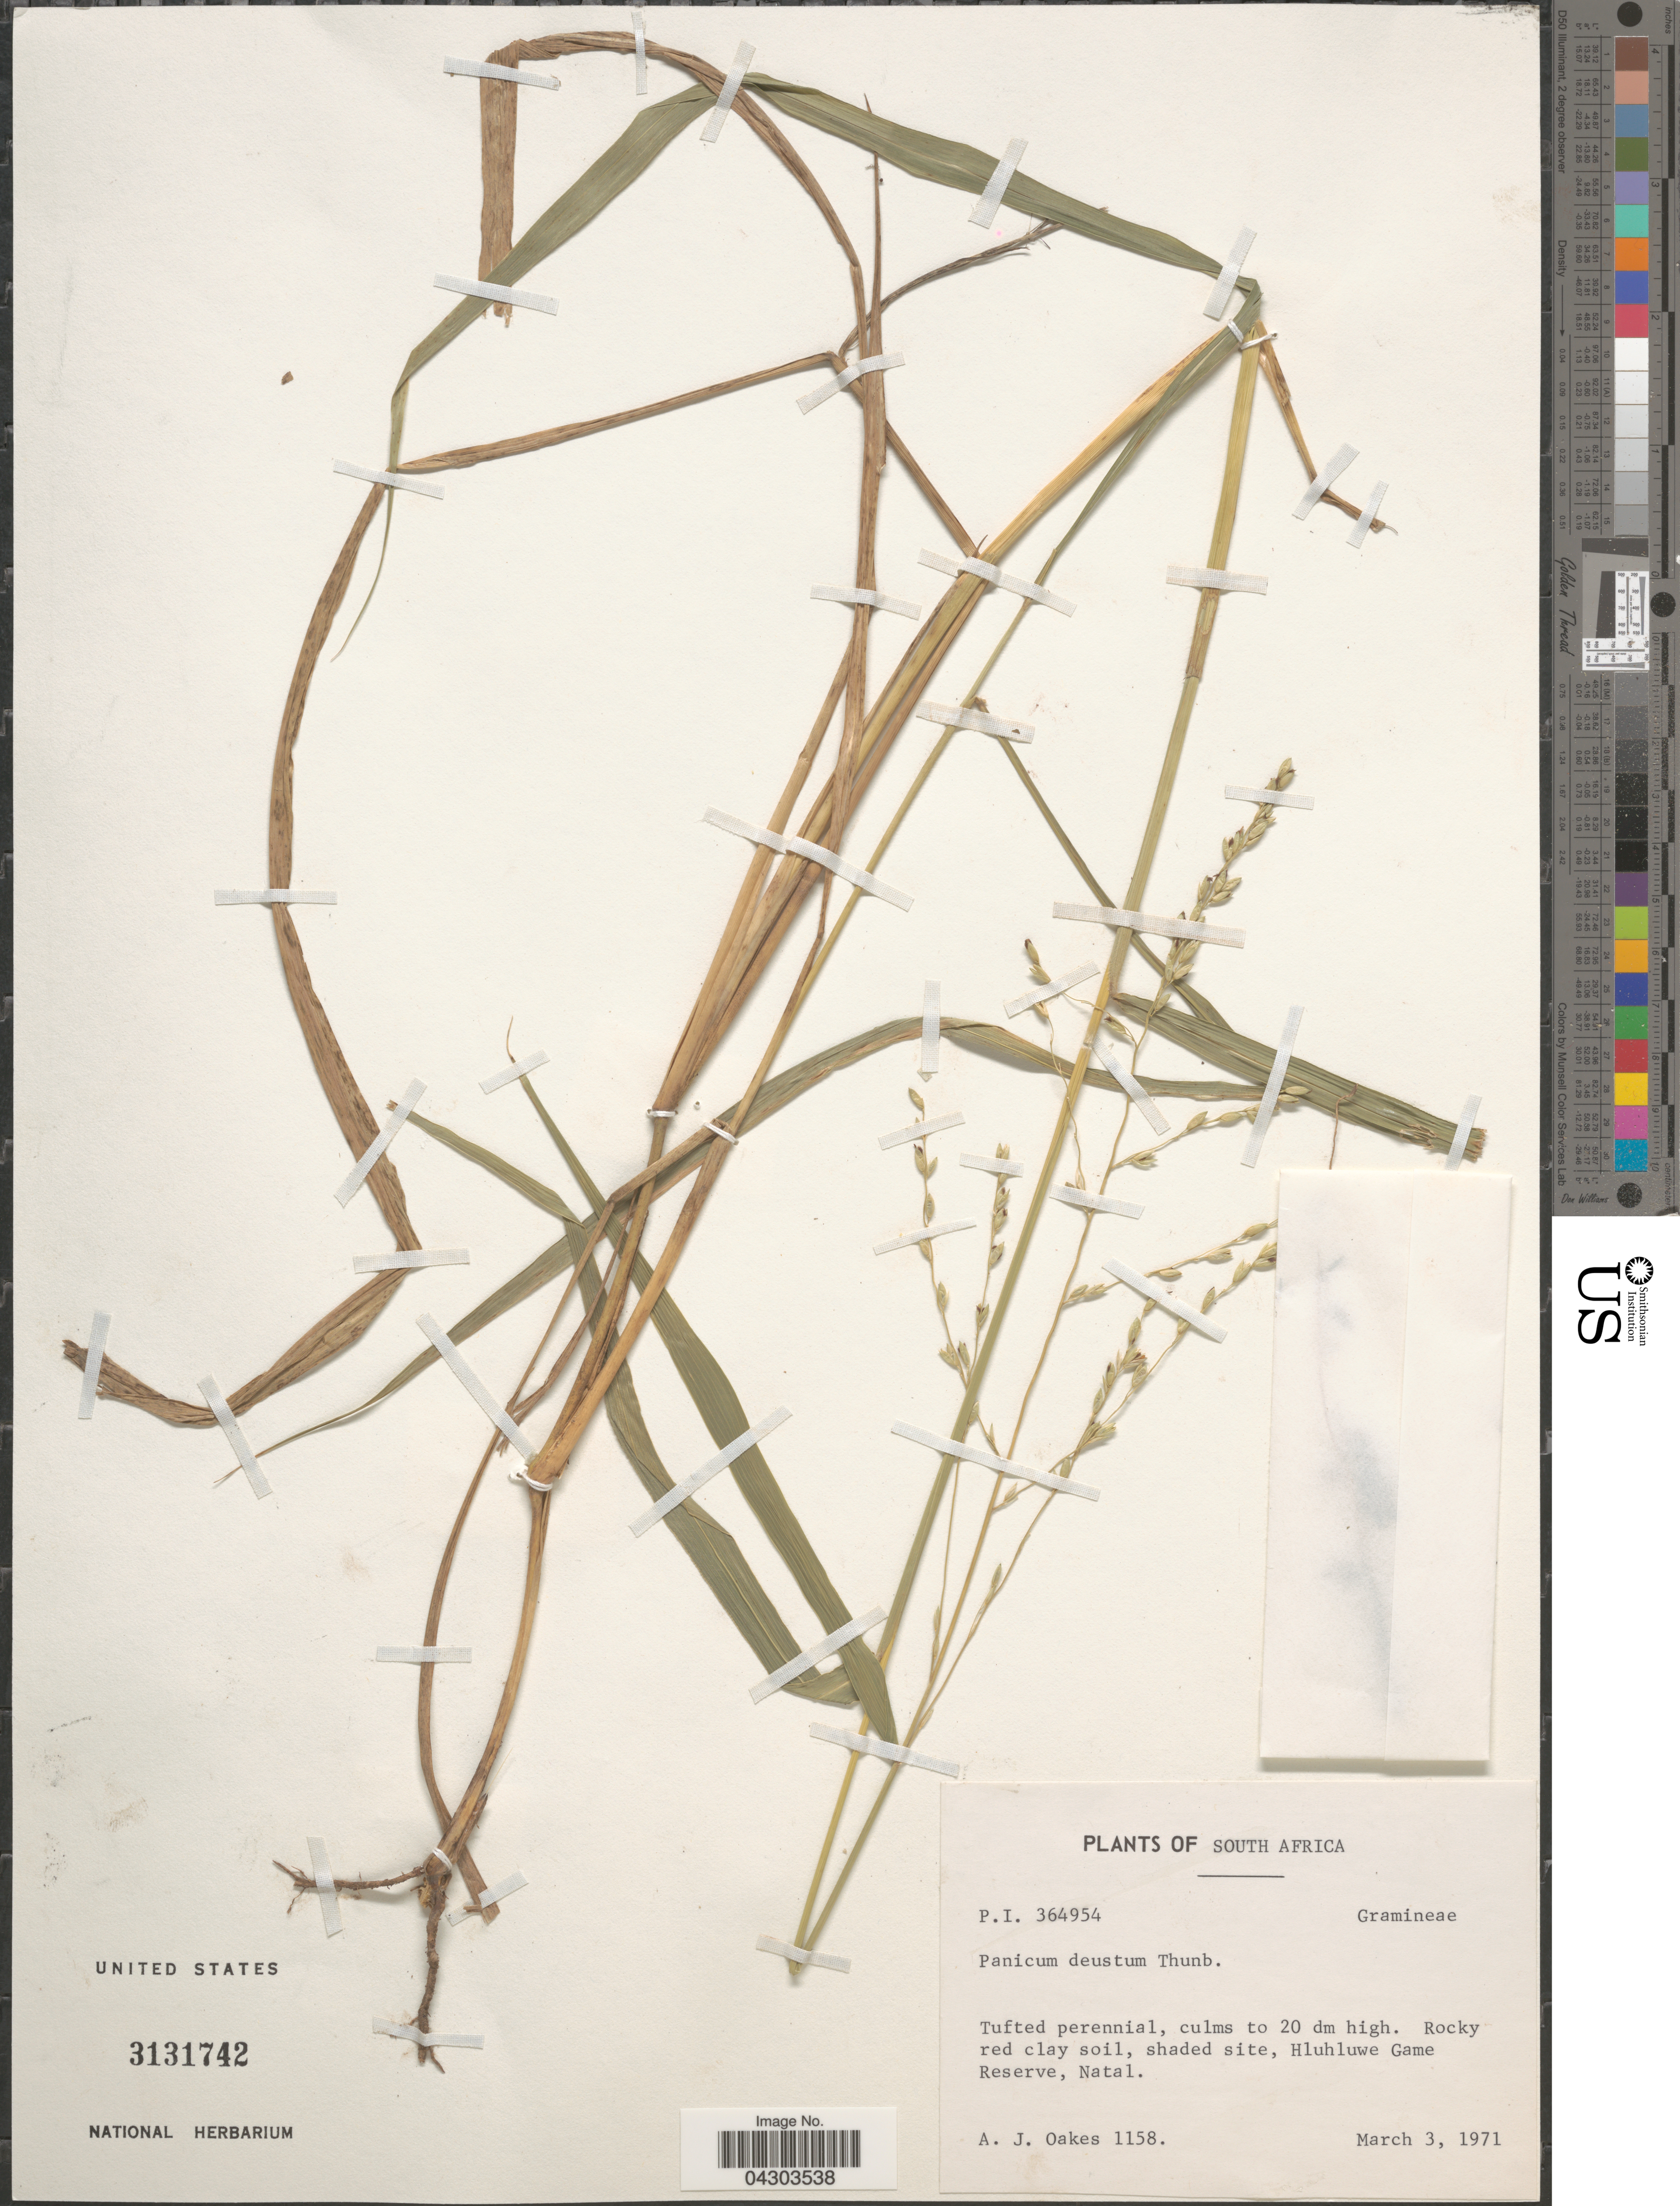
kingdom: Plantae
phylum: Tracheophyta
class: Liliopsida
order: Poales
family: Poaceae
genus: Panicum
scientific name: Panicum deustum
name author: Thunb.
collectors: A. Oakes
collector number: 1158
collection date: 1971-03-03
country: South Africa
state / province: KwaZulu-Natal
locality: Rocky red clay soil, shaded site, Hluhluwe Game Reserve, Natal.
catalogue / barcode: US 3131742